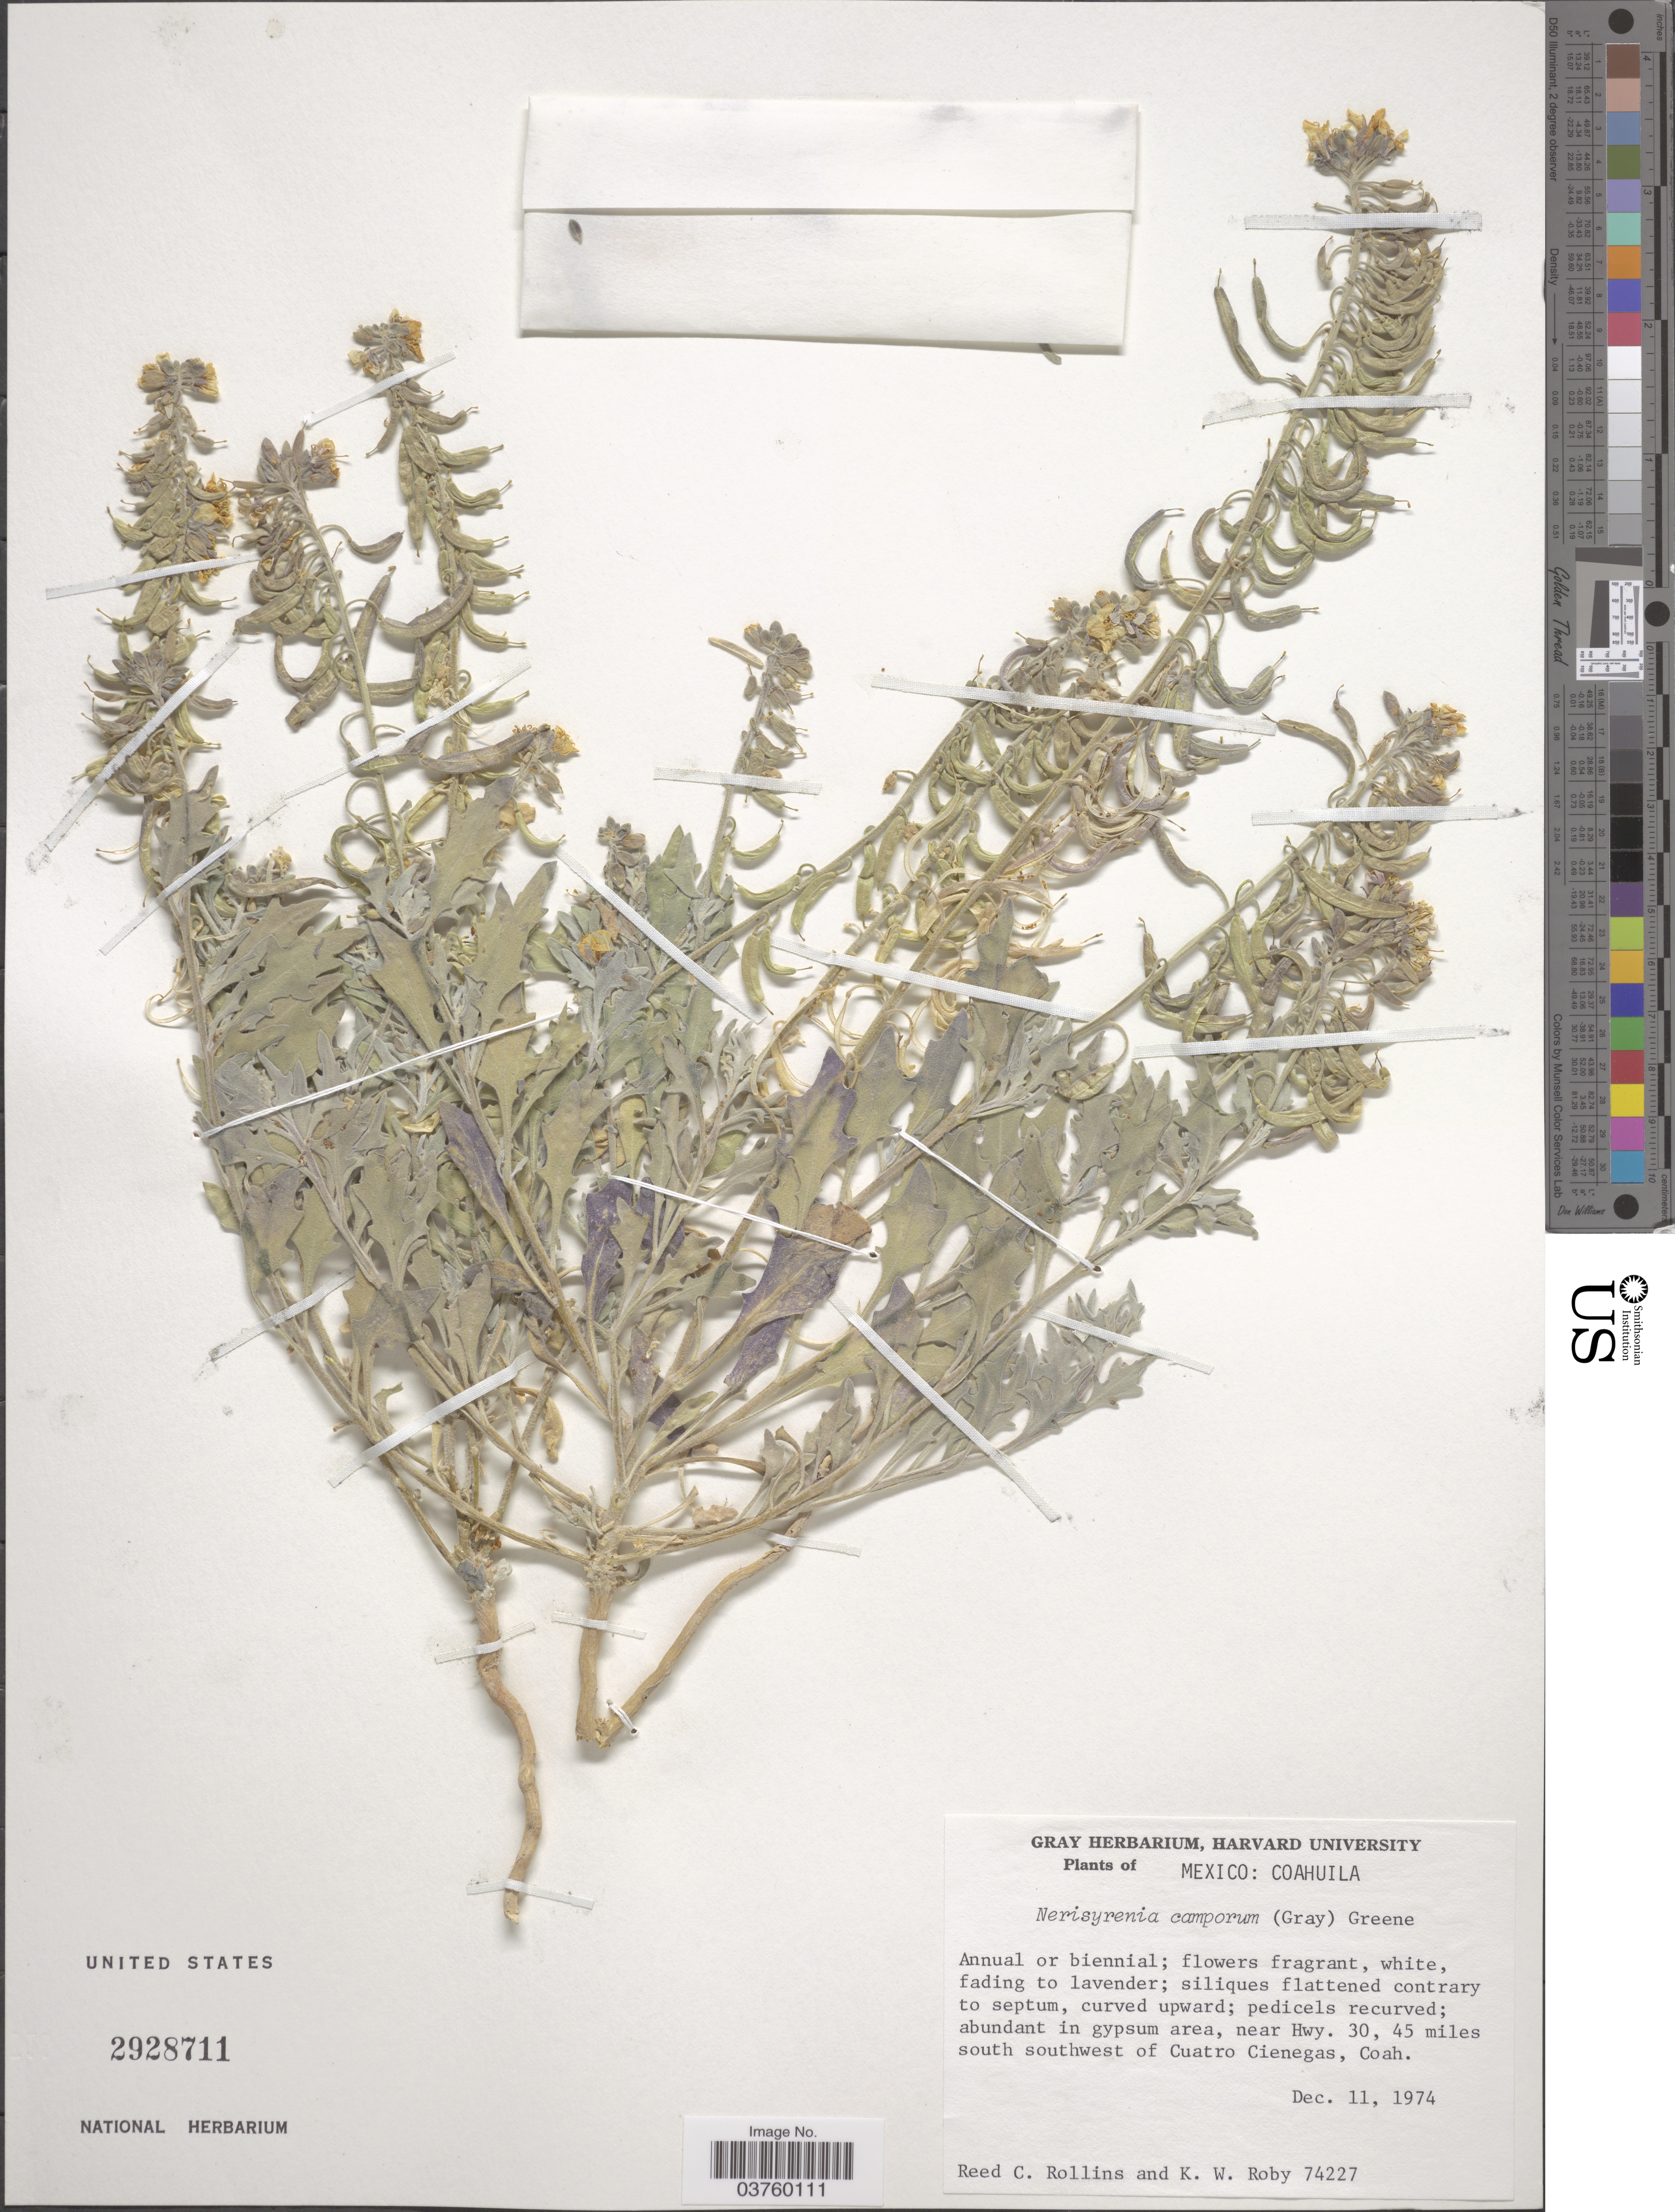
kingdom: Plantae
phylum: Tracheophyta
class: Magnoliopsida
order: Brassicales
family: Brassicaceae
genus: Nerisyrenia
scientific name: Nerisyrenia camporum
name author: (A. Gray) Greene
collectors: R. C. Rollins & K. W. Roby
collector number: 74227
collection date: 1974-12-11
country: Mexico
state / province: Coahuila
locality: In gypsum area, near Hwy. 30, 45 miles south southwest of Cuatro Cienegas.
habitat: abundant in gypsum area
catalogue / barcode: US 2928711